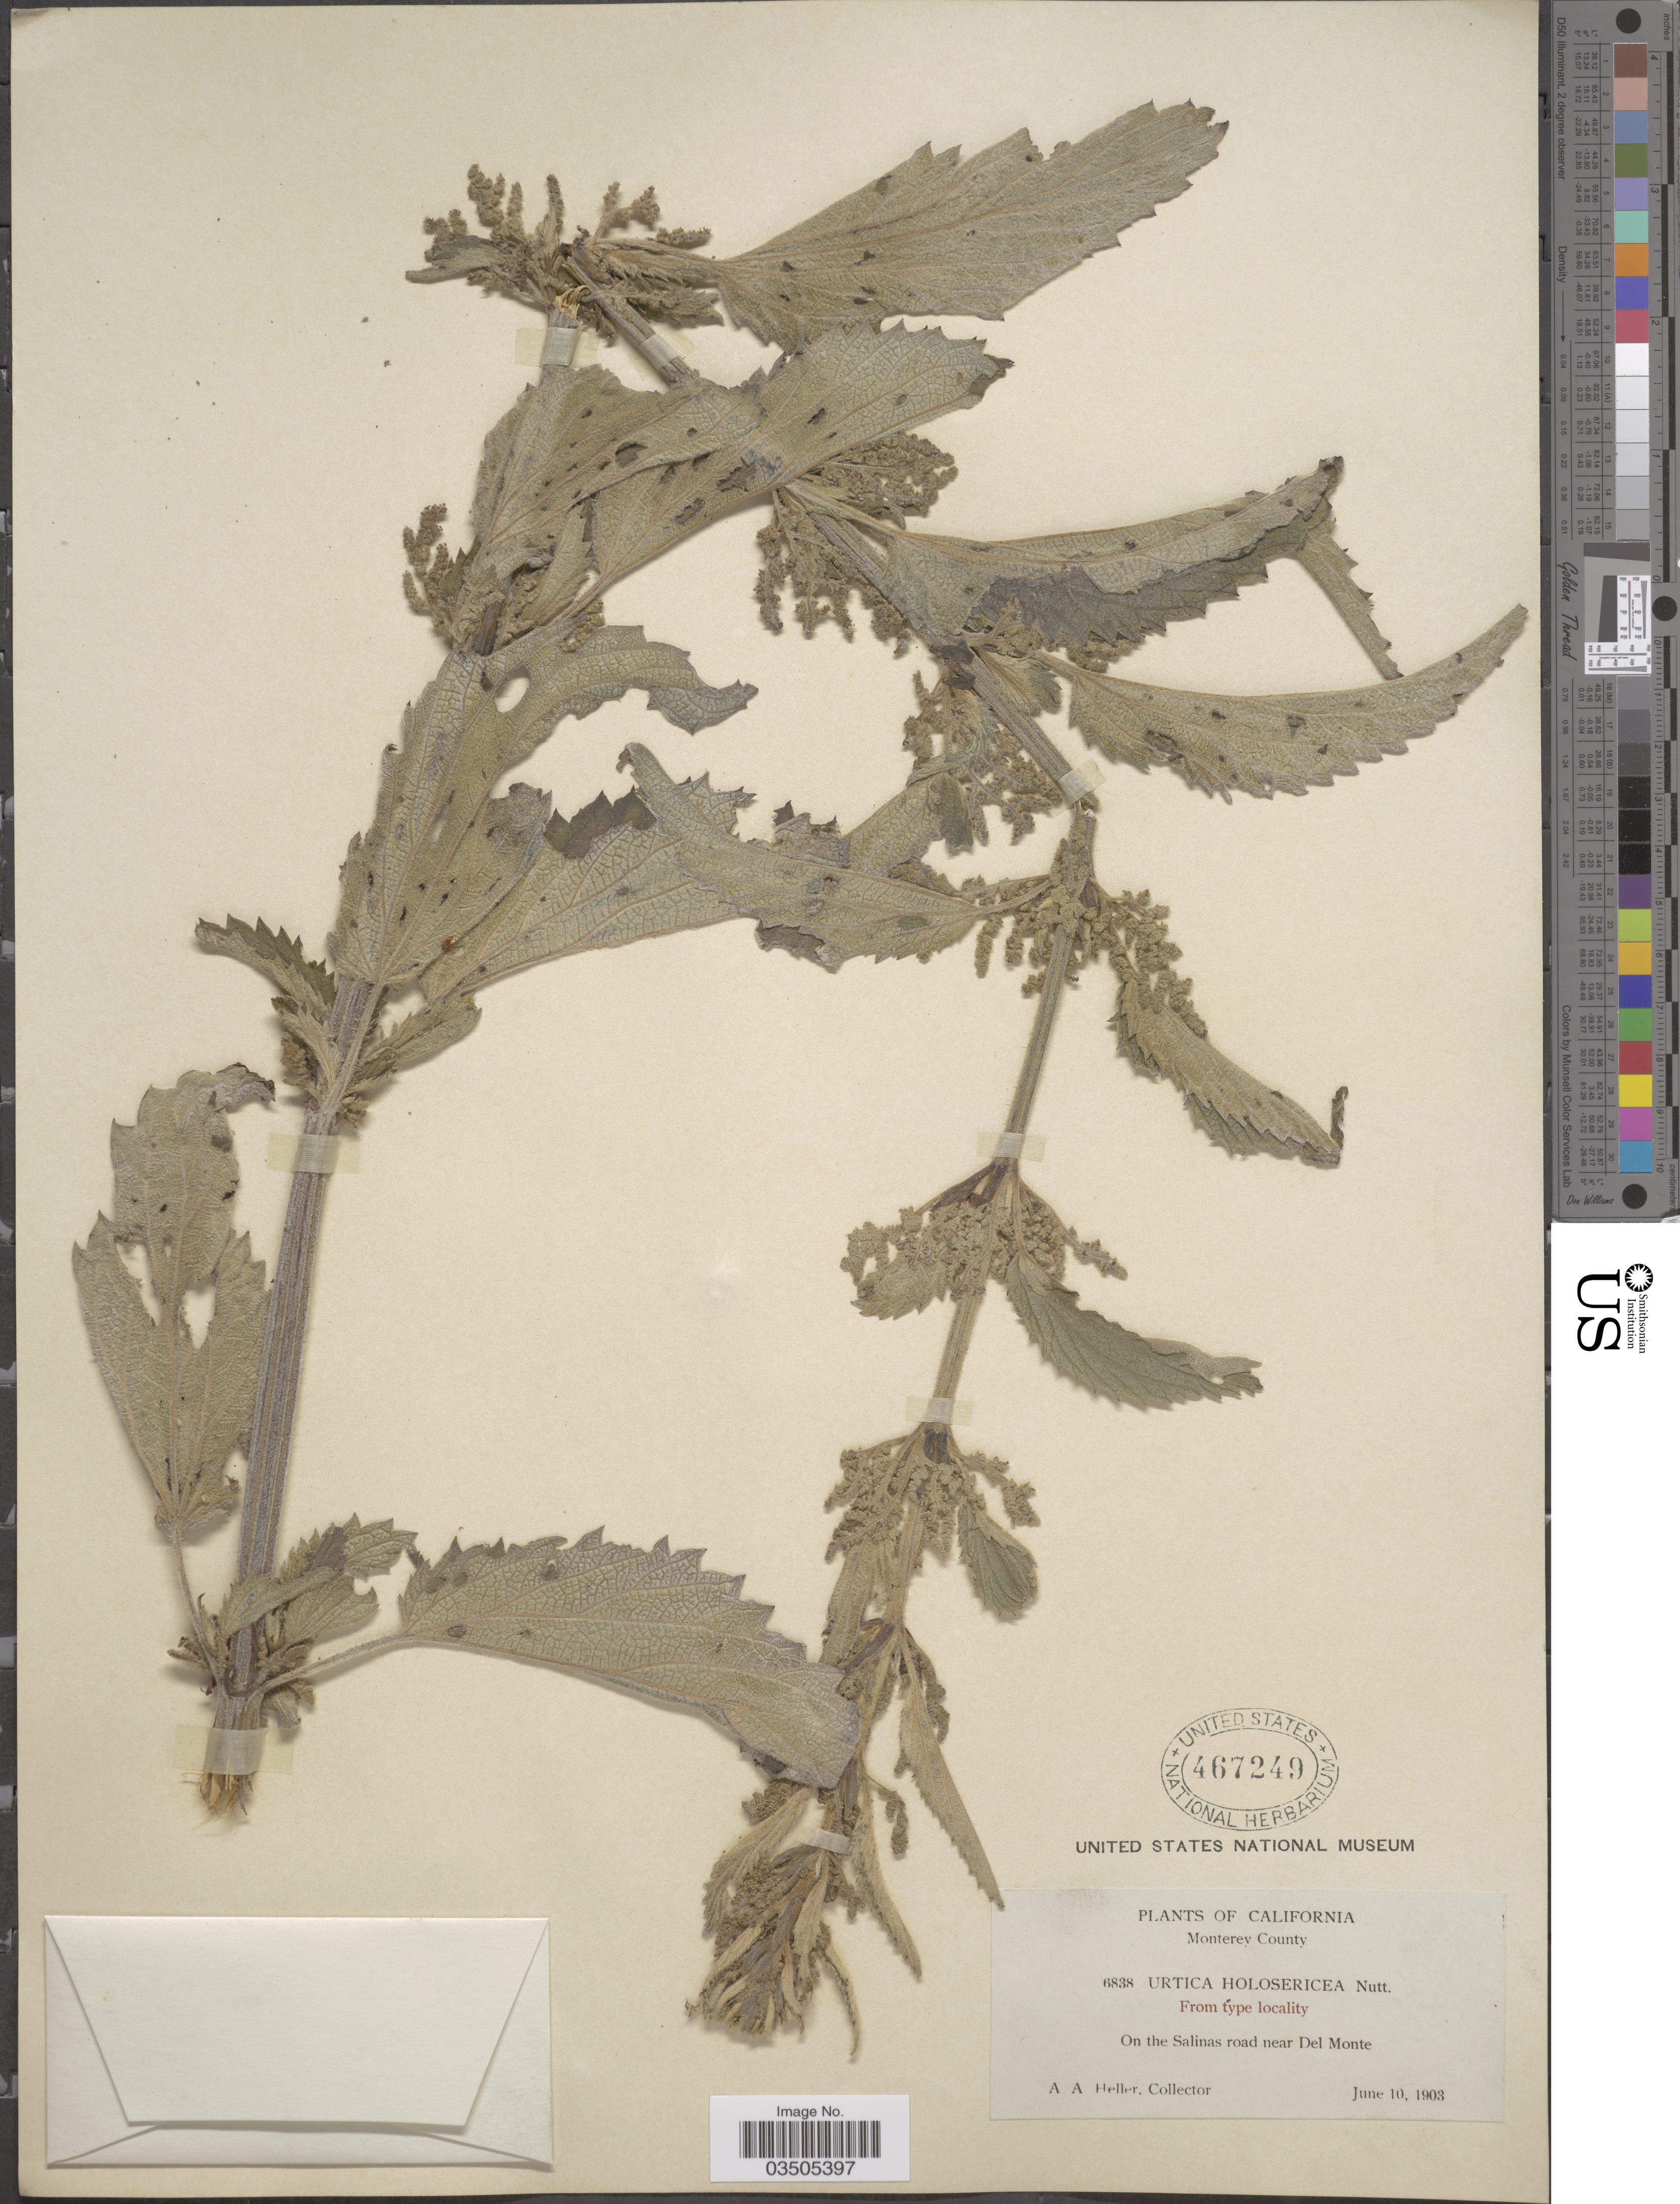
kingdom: Plantae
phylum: Tracheophyta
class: Magnoliopsida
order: Rosales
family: Urticaceae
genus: Urtica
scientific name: Urtica dioica subsp. holosericea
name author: (Nutt.) Thorne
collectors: A. A. Heller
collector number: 6838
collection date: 1903-06-10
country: United States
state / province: California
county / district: Monterey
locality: Monterey County. On the Salinas road near Del Monte.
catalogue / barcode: US 467249